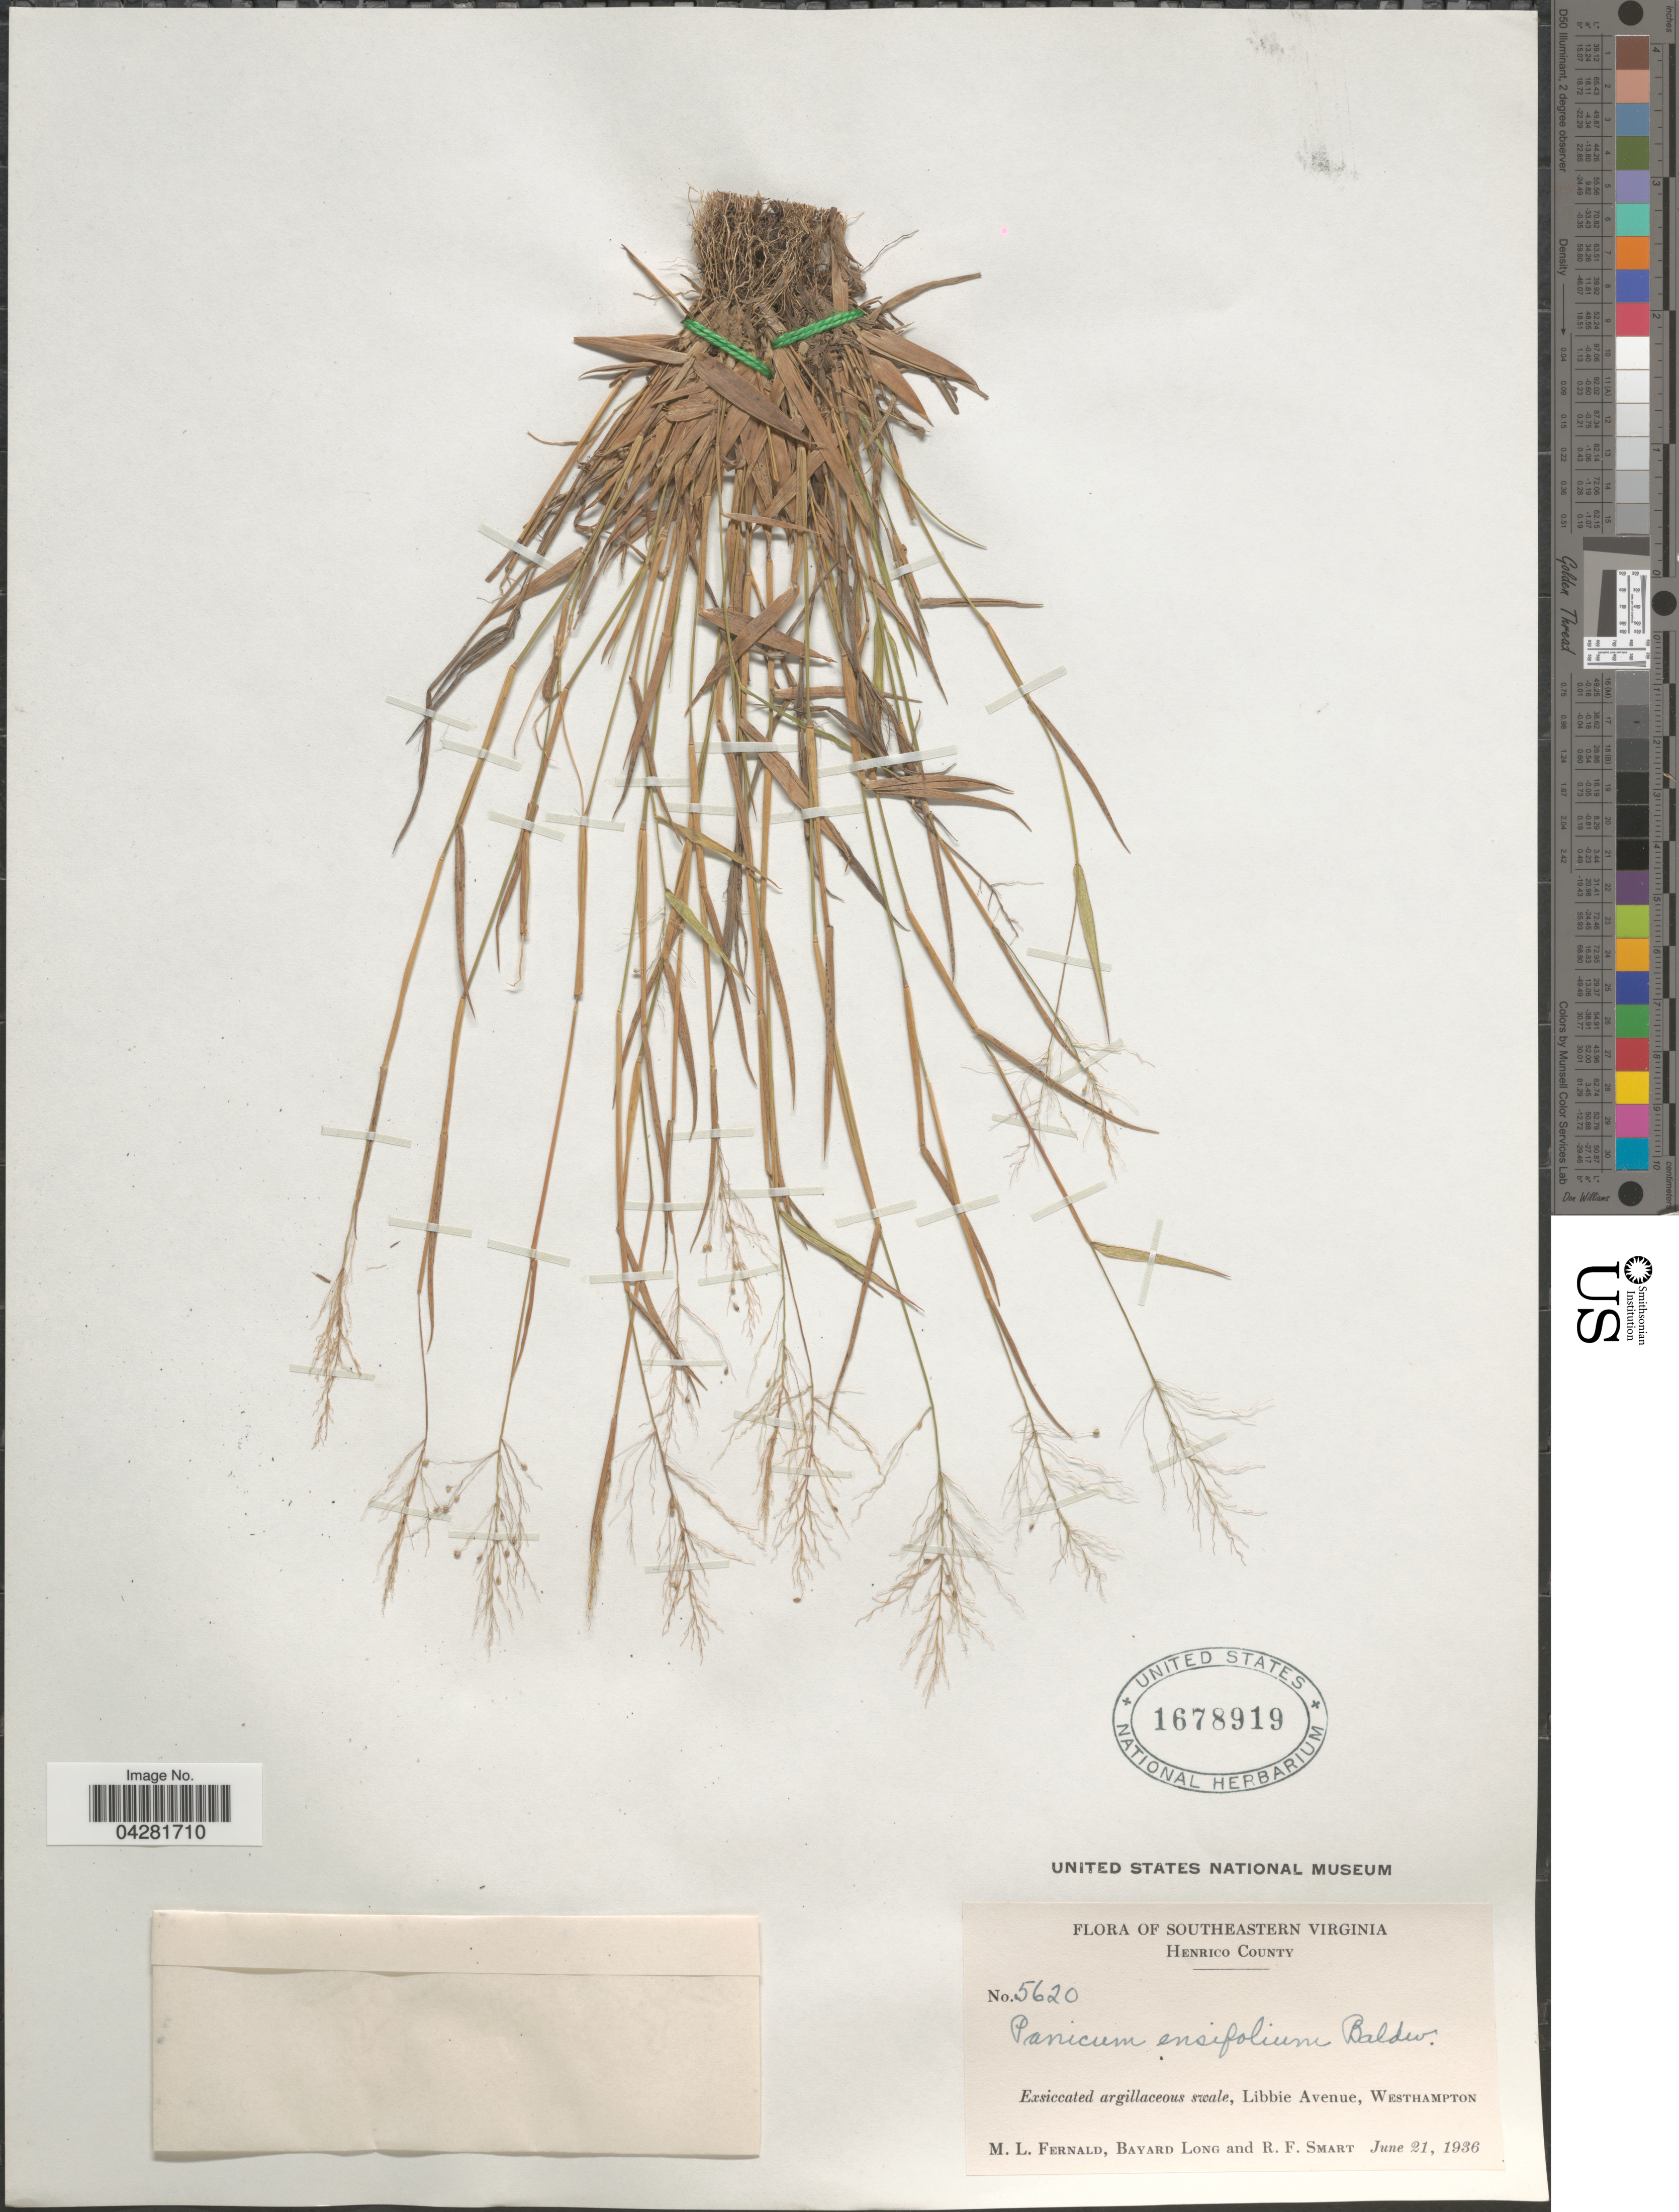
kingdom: Plantae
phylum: Tracheophyta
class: Liliopsida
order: Poales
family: Poaceae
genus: Dichanthelium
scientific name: Dichanthelium ensifolium var. ensifolium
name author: (Baldwin ex Elliot) Gould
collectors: M. L. Fernald, B. Long & R. Smart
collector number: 5620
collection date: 1936-06-21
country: United States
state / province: Virginia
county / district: Henrico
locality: Southeastern Virginia. Henrico County. Exsiccated argillaceous swale, Libbie Avenue, Westhampton.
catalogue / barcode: US 1678919